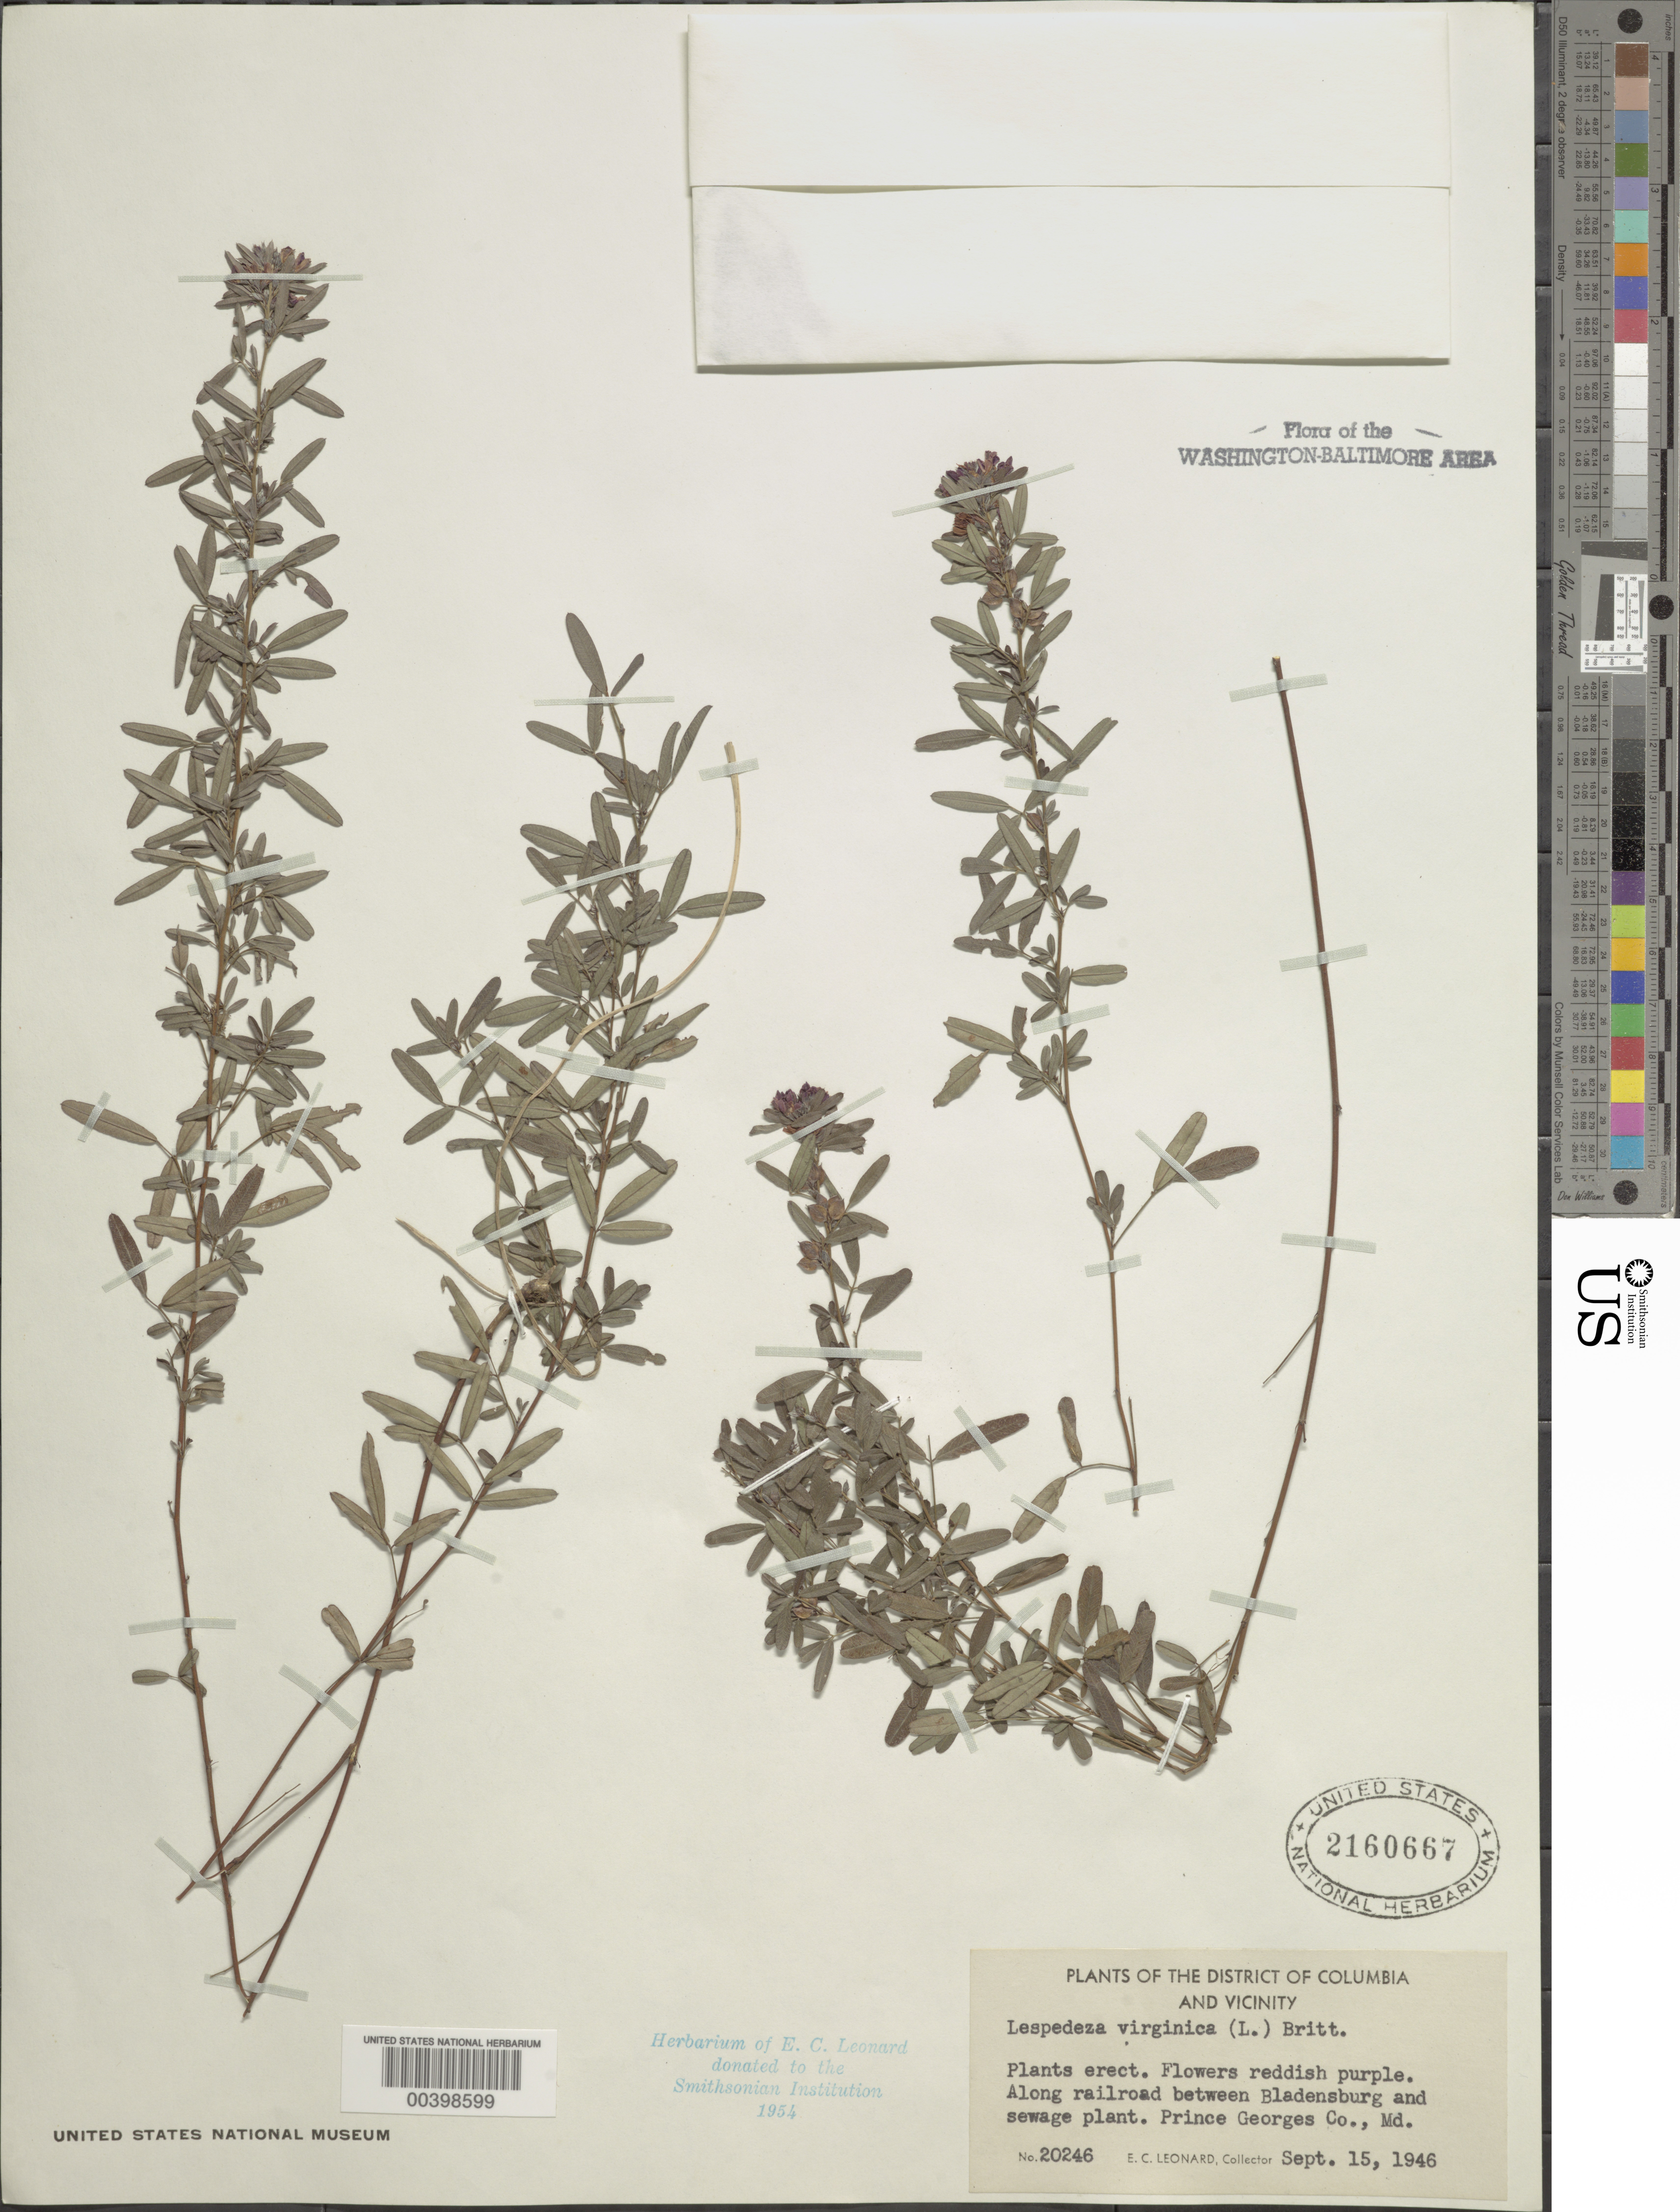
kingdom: Plantae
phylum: Tracheophyta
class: Magnoliopsida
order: Fabales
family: Fabaceae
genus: Lespedeza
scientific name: Lespedeza virginica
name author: (L.) Britton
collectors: E. C. Leonard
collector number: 20246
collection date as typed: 15 Sep 1946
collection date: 1946-09-15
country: United States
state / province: Maryland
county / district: Prince George's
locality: Between Bladensburg and Sewage Plant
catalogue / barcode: US 2160667